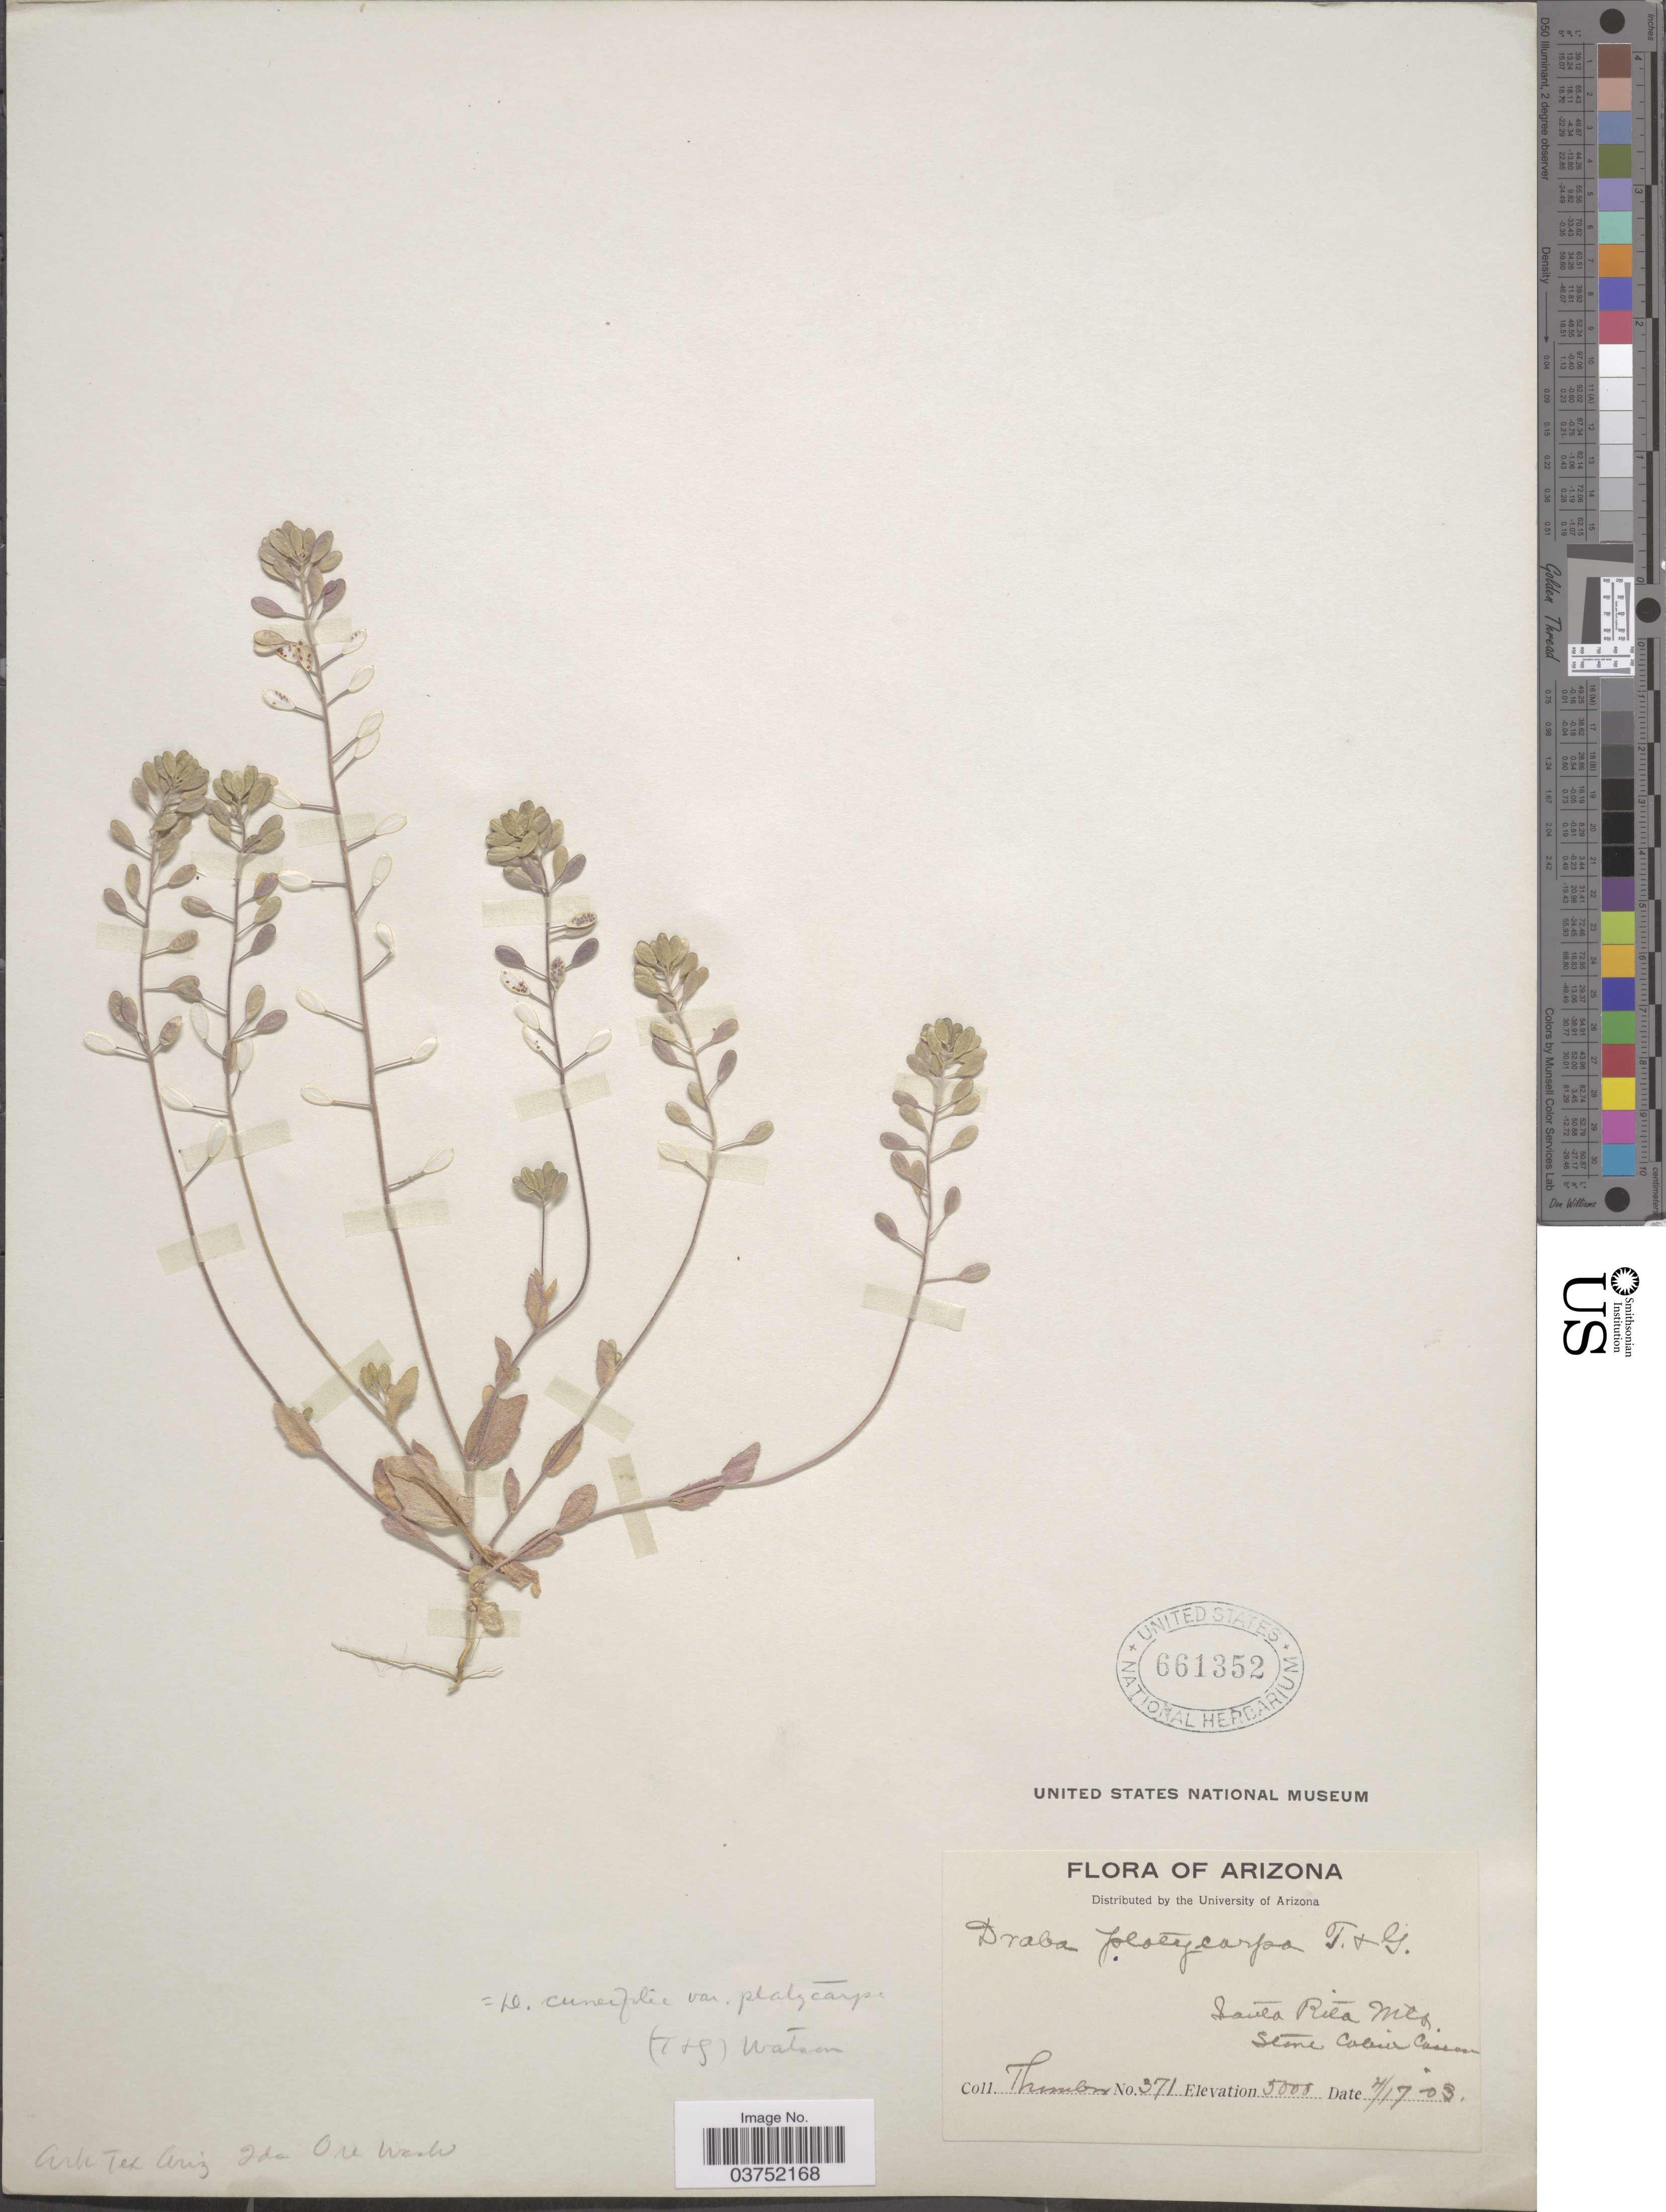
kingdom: Plantae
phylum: Tracheophyta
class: Magnoliopsida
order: Brassicales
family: Brassicaceae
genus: Draba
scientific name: Draba platycarpa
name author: Torr. & A. Gray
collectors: J. Thornber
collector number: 371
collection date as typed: Transcribed d/m/y: 17/4/3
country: United States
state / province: Arizona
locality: Santa Rita Mts. Stone Cabin Canon.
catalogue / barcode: US 661352